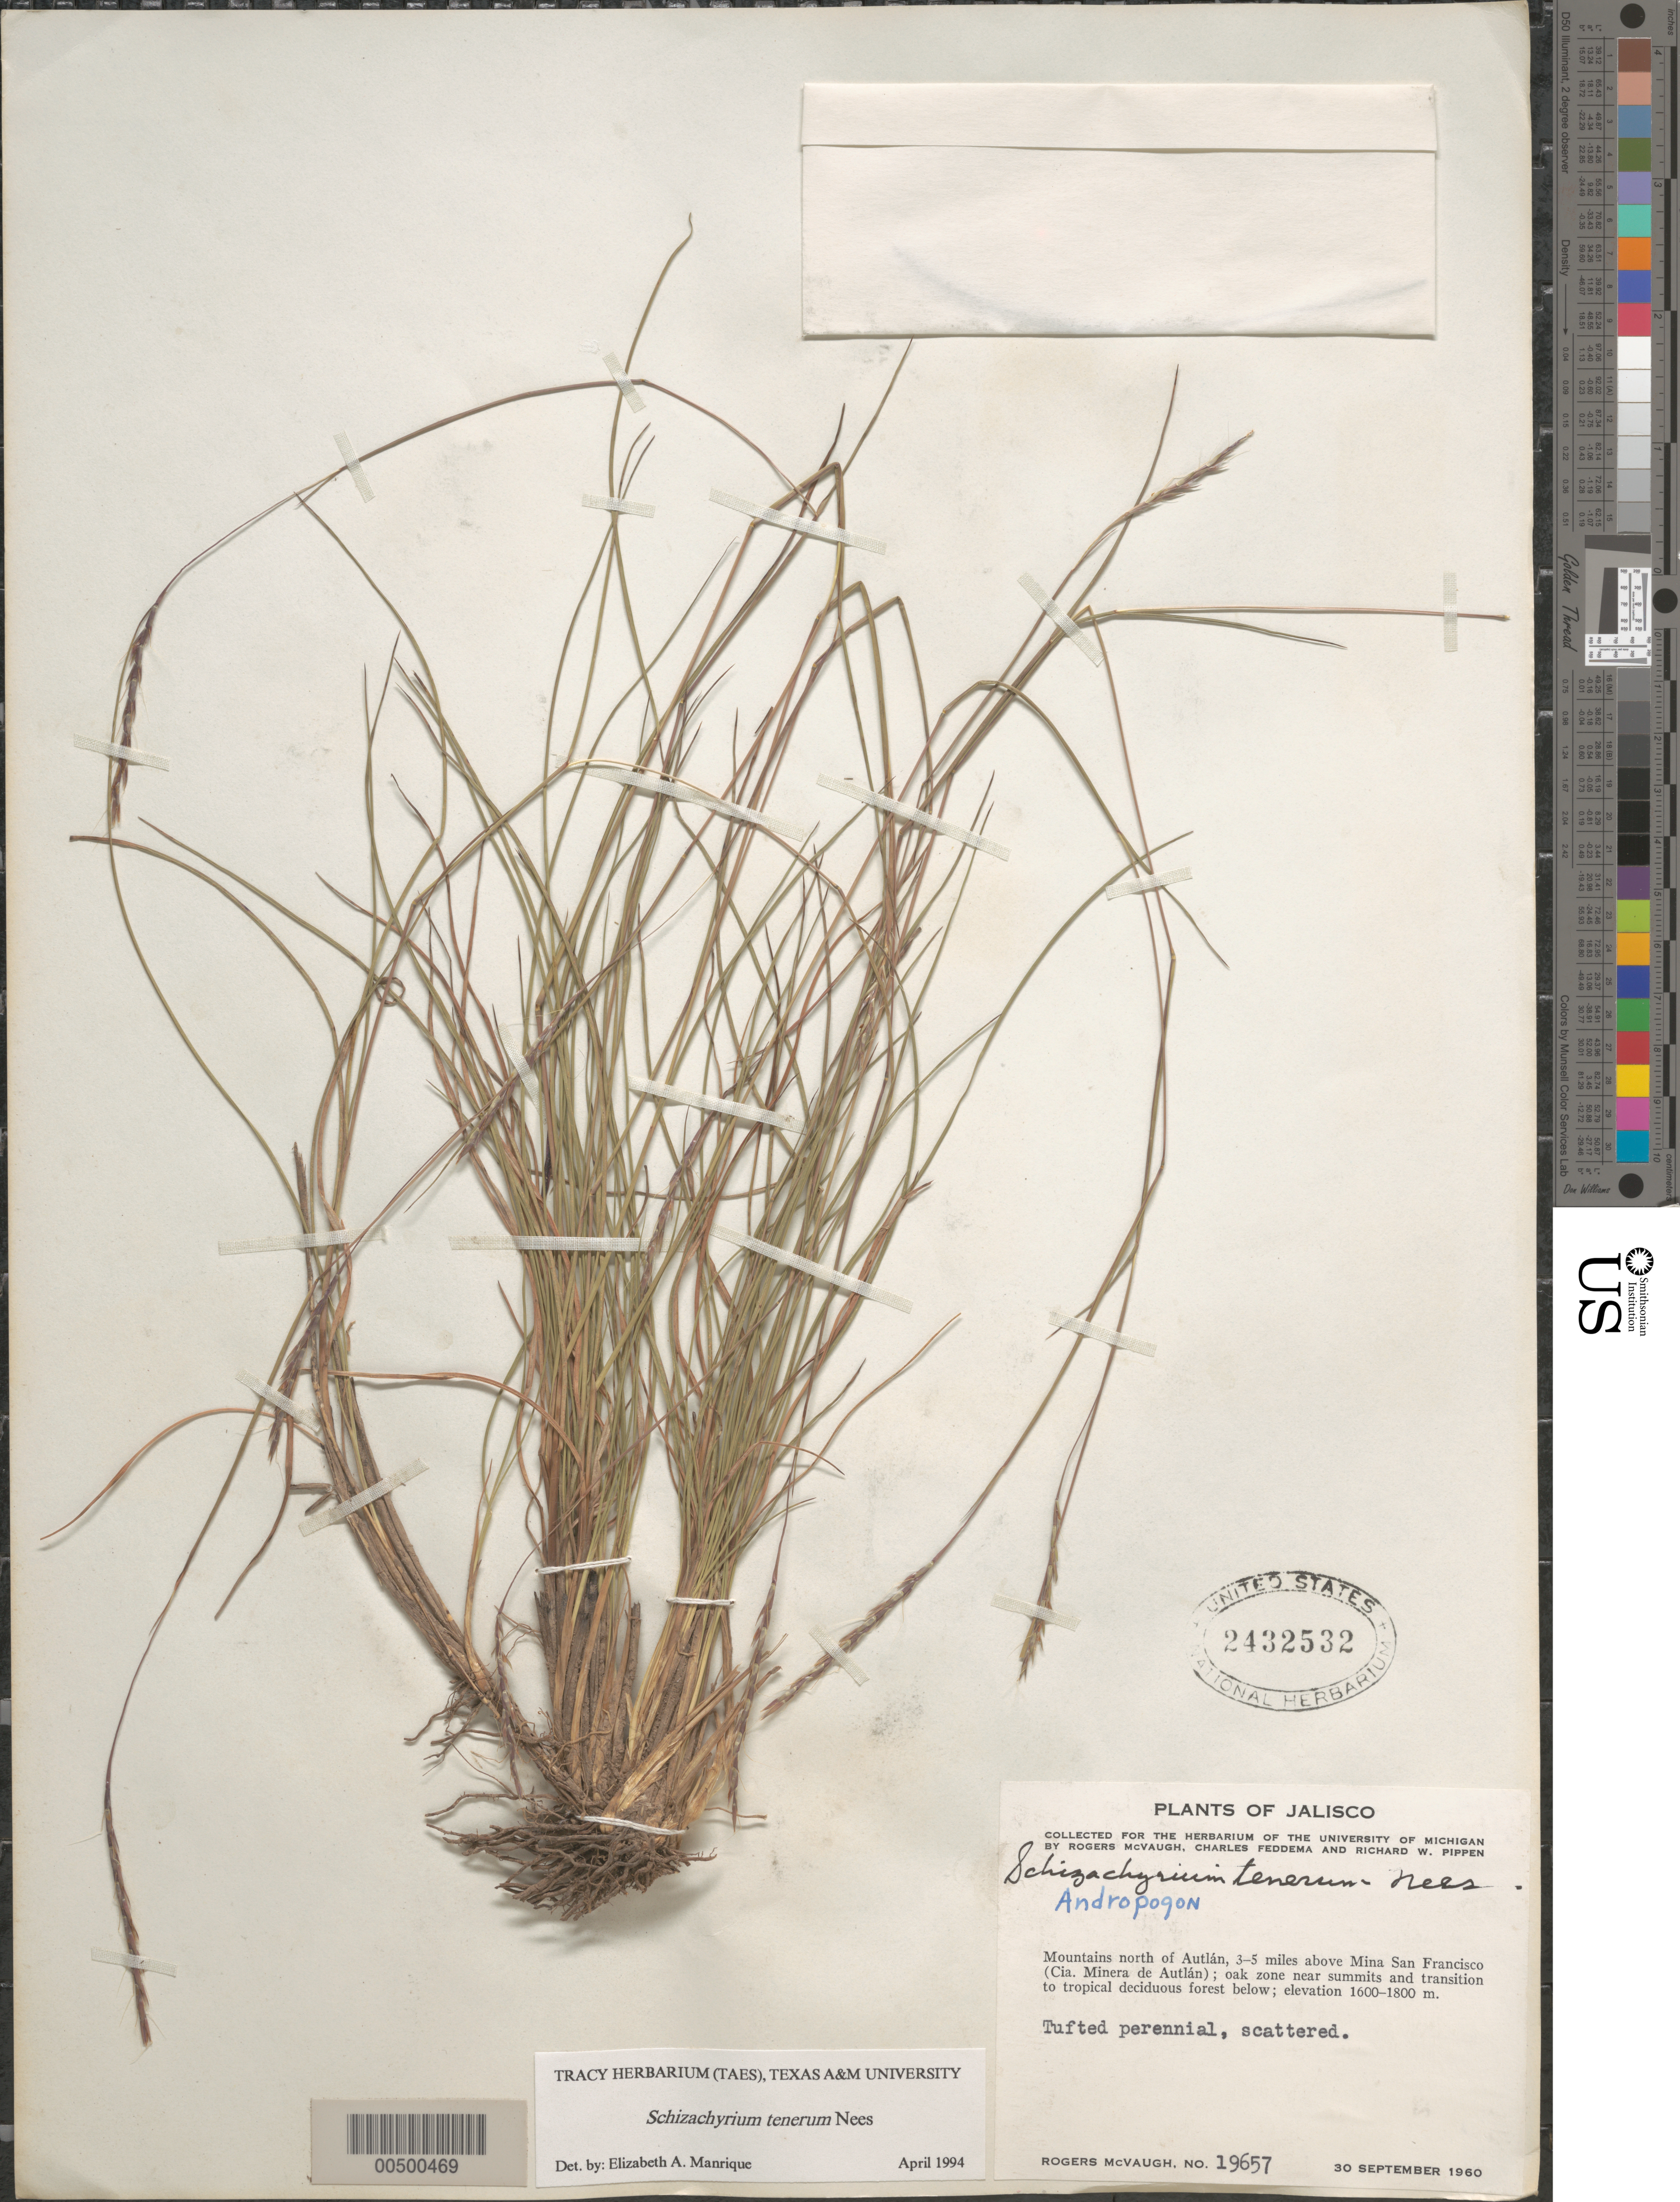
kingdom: Plantae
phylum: Tracheophyta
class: Liliopsida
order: Poales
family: Poaceae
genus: Schizachyrium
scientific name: Schizachyrium tenerum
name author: Nees in Mart.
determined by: Manrique, E. A.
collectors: R. McVaugh, C. Feddema & R. W. Pippen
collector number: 19657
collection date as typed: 30 Sep 1960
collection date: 1960-09-30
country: Mexico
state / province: Jalisco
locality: Mts N of Autlán, 3-5 mi above Mina San Francisco (Cia. Minera de Autlán)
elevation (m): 1600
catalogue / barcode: US 2432532